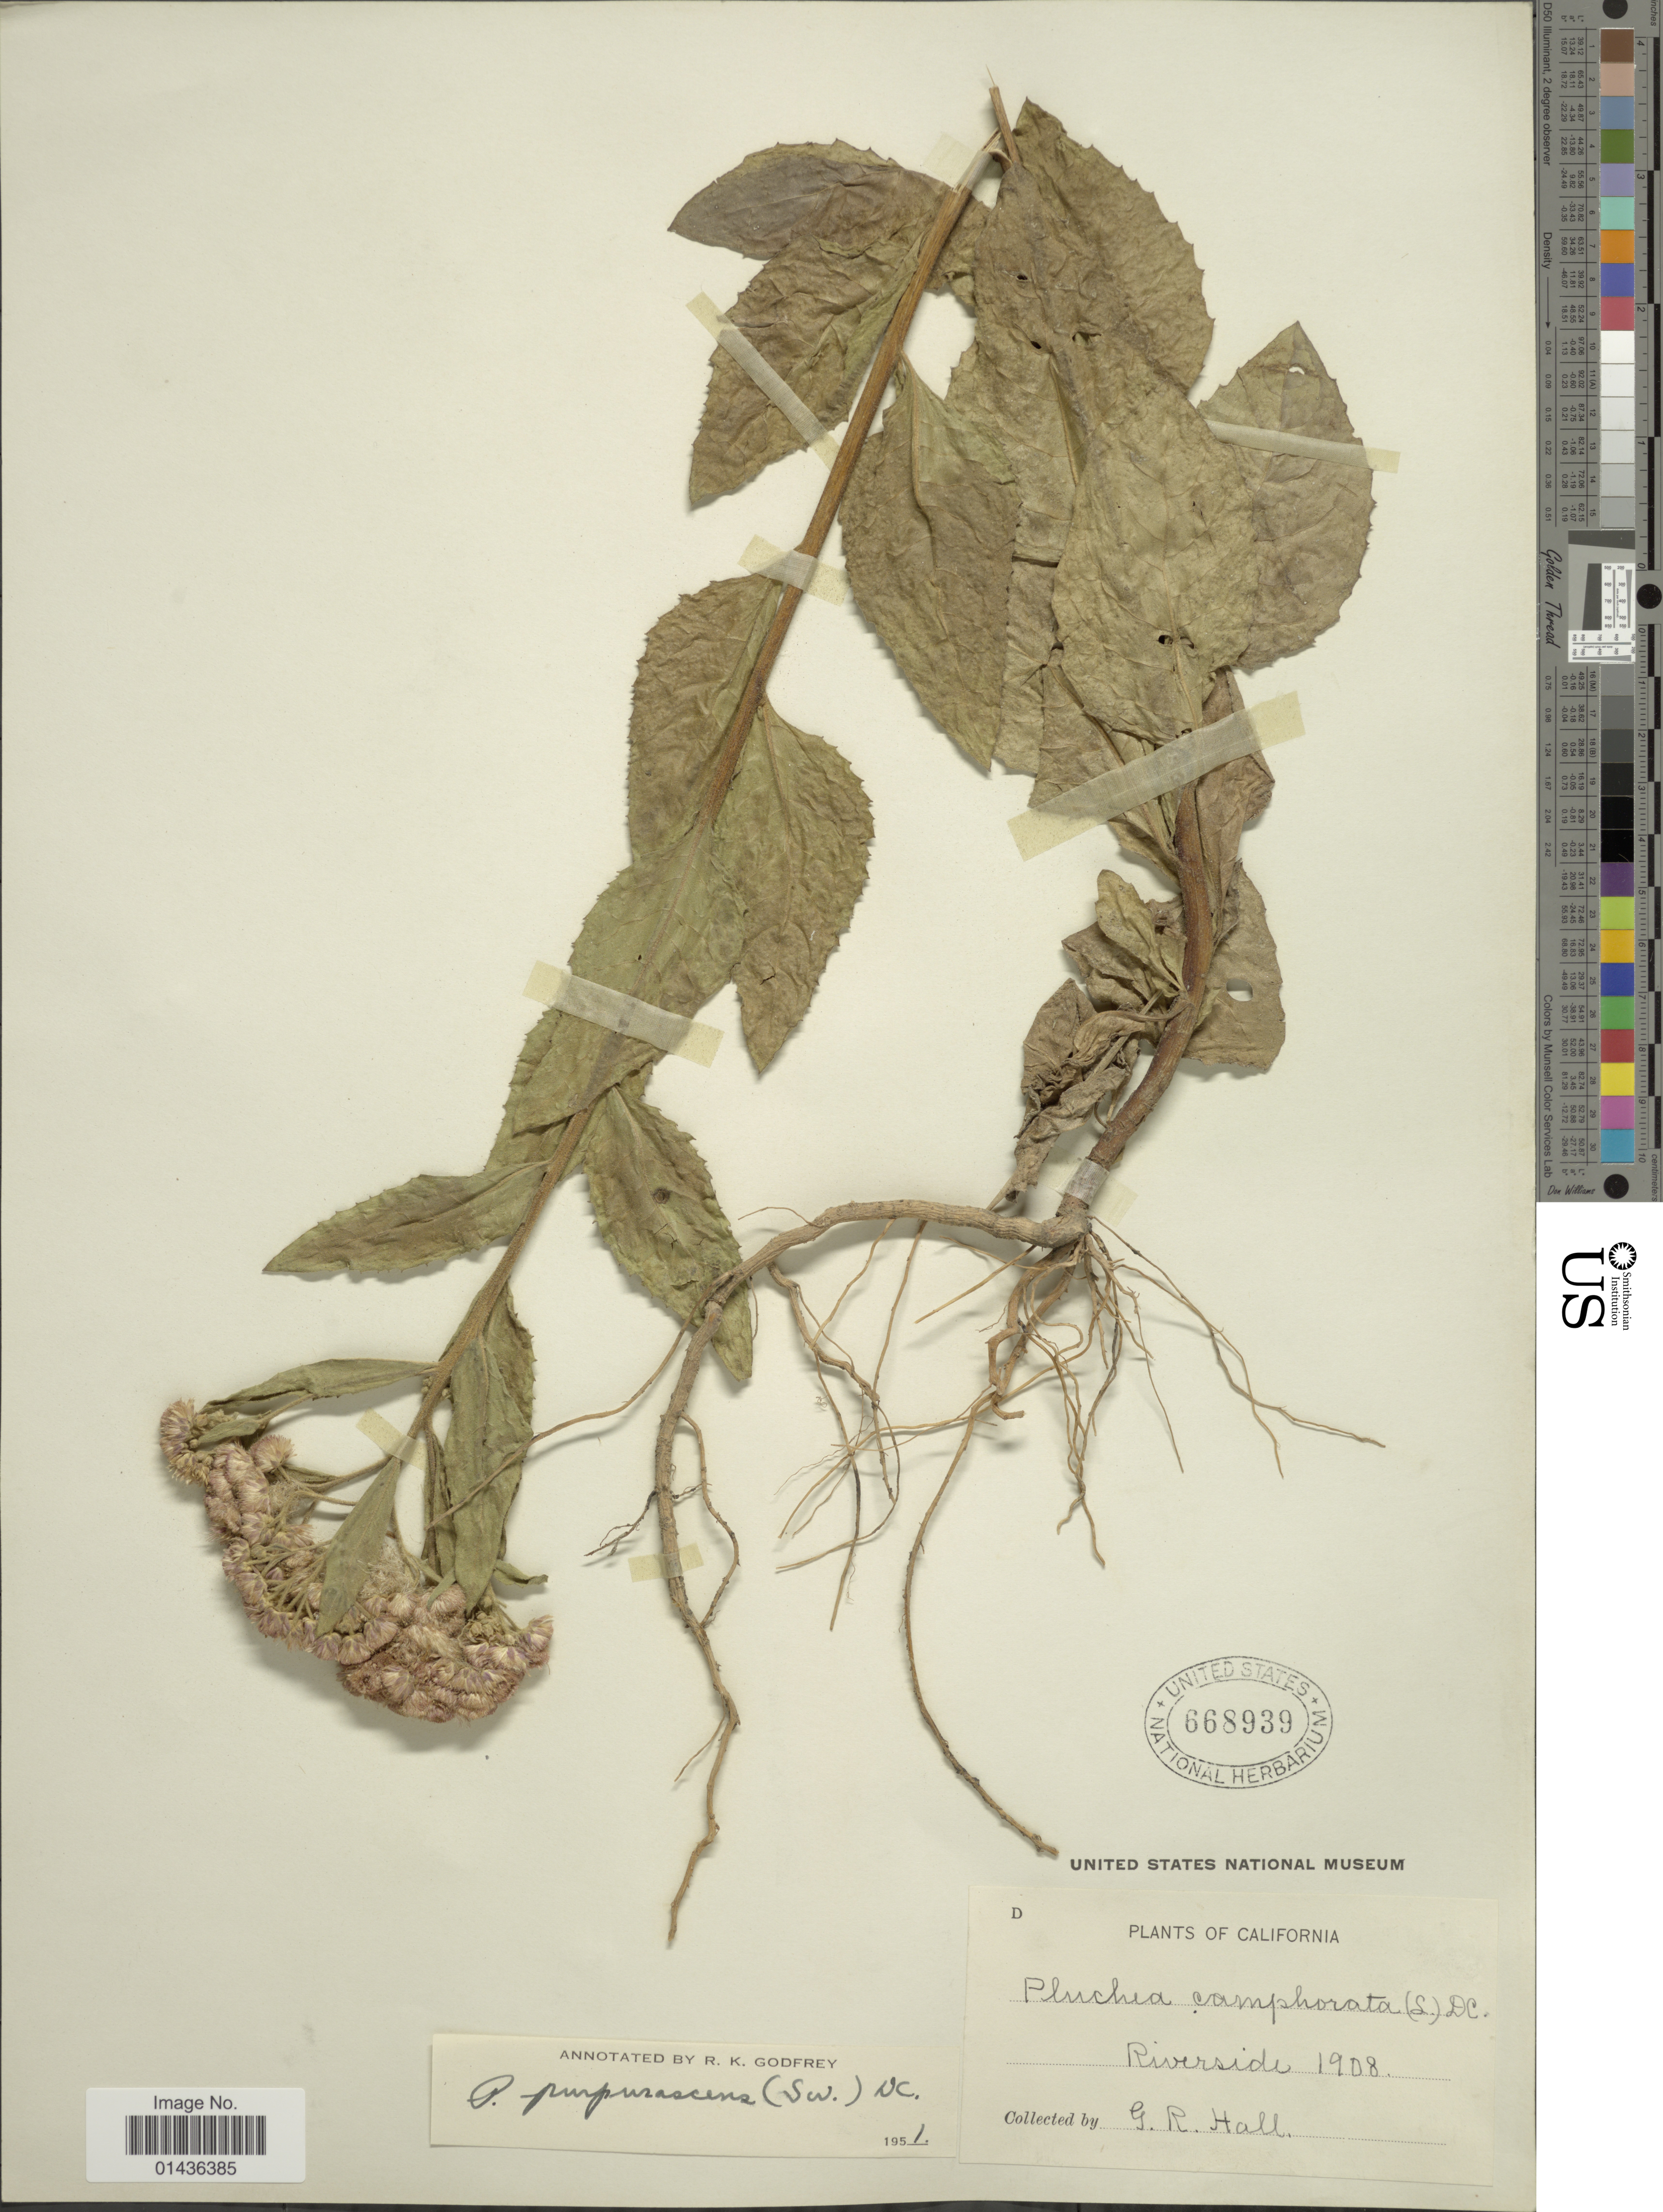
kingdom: Plantae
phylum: Tracheophyta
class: Magnoliopsida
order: Asterales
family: Asteraceae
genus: Pluchea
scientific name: Pluchea odorata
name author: (L.) Cass.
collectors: G. Hall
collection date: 1908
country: United States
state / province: California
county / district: Riverside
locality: Riverside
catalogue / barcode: US 668939